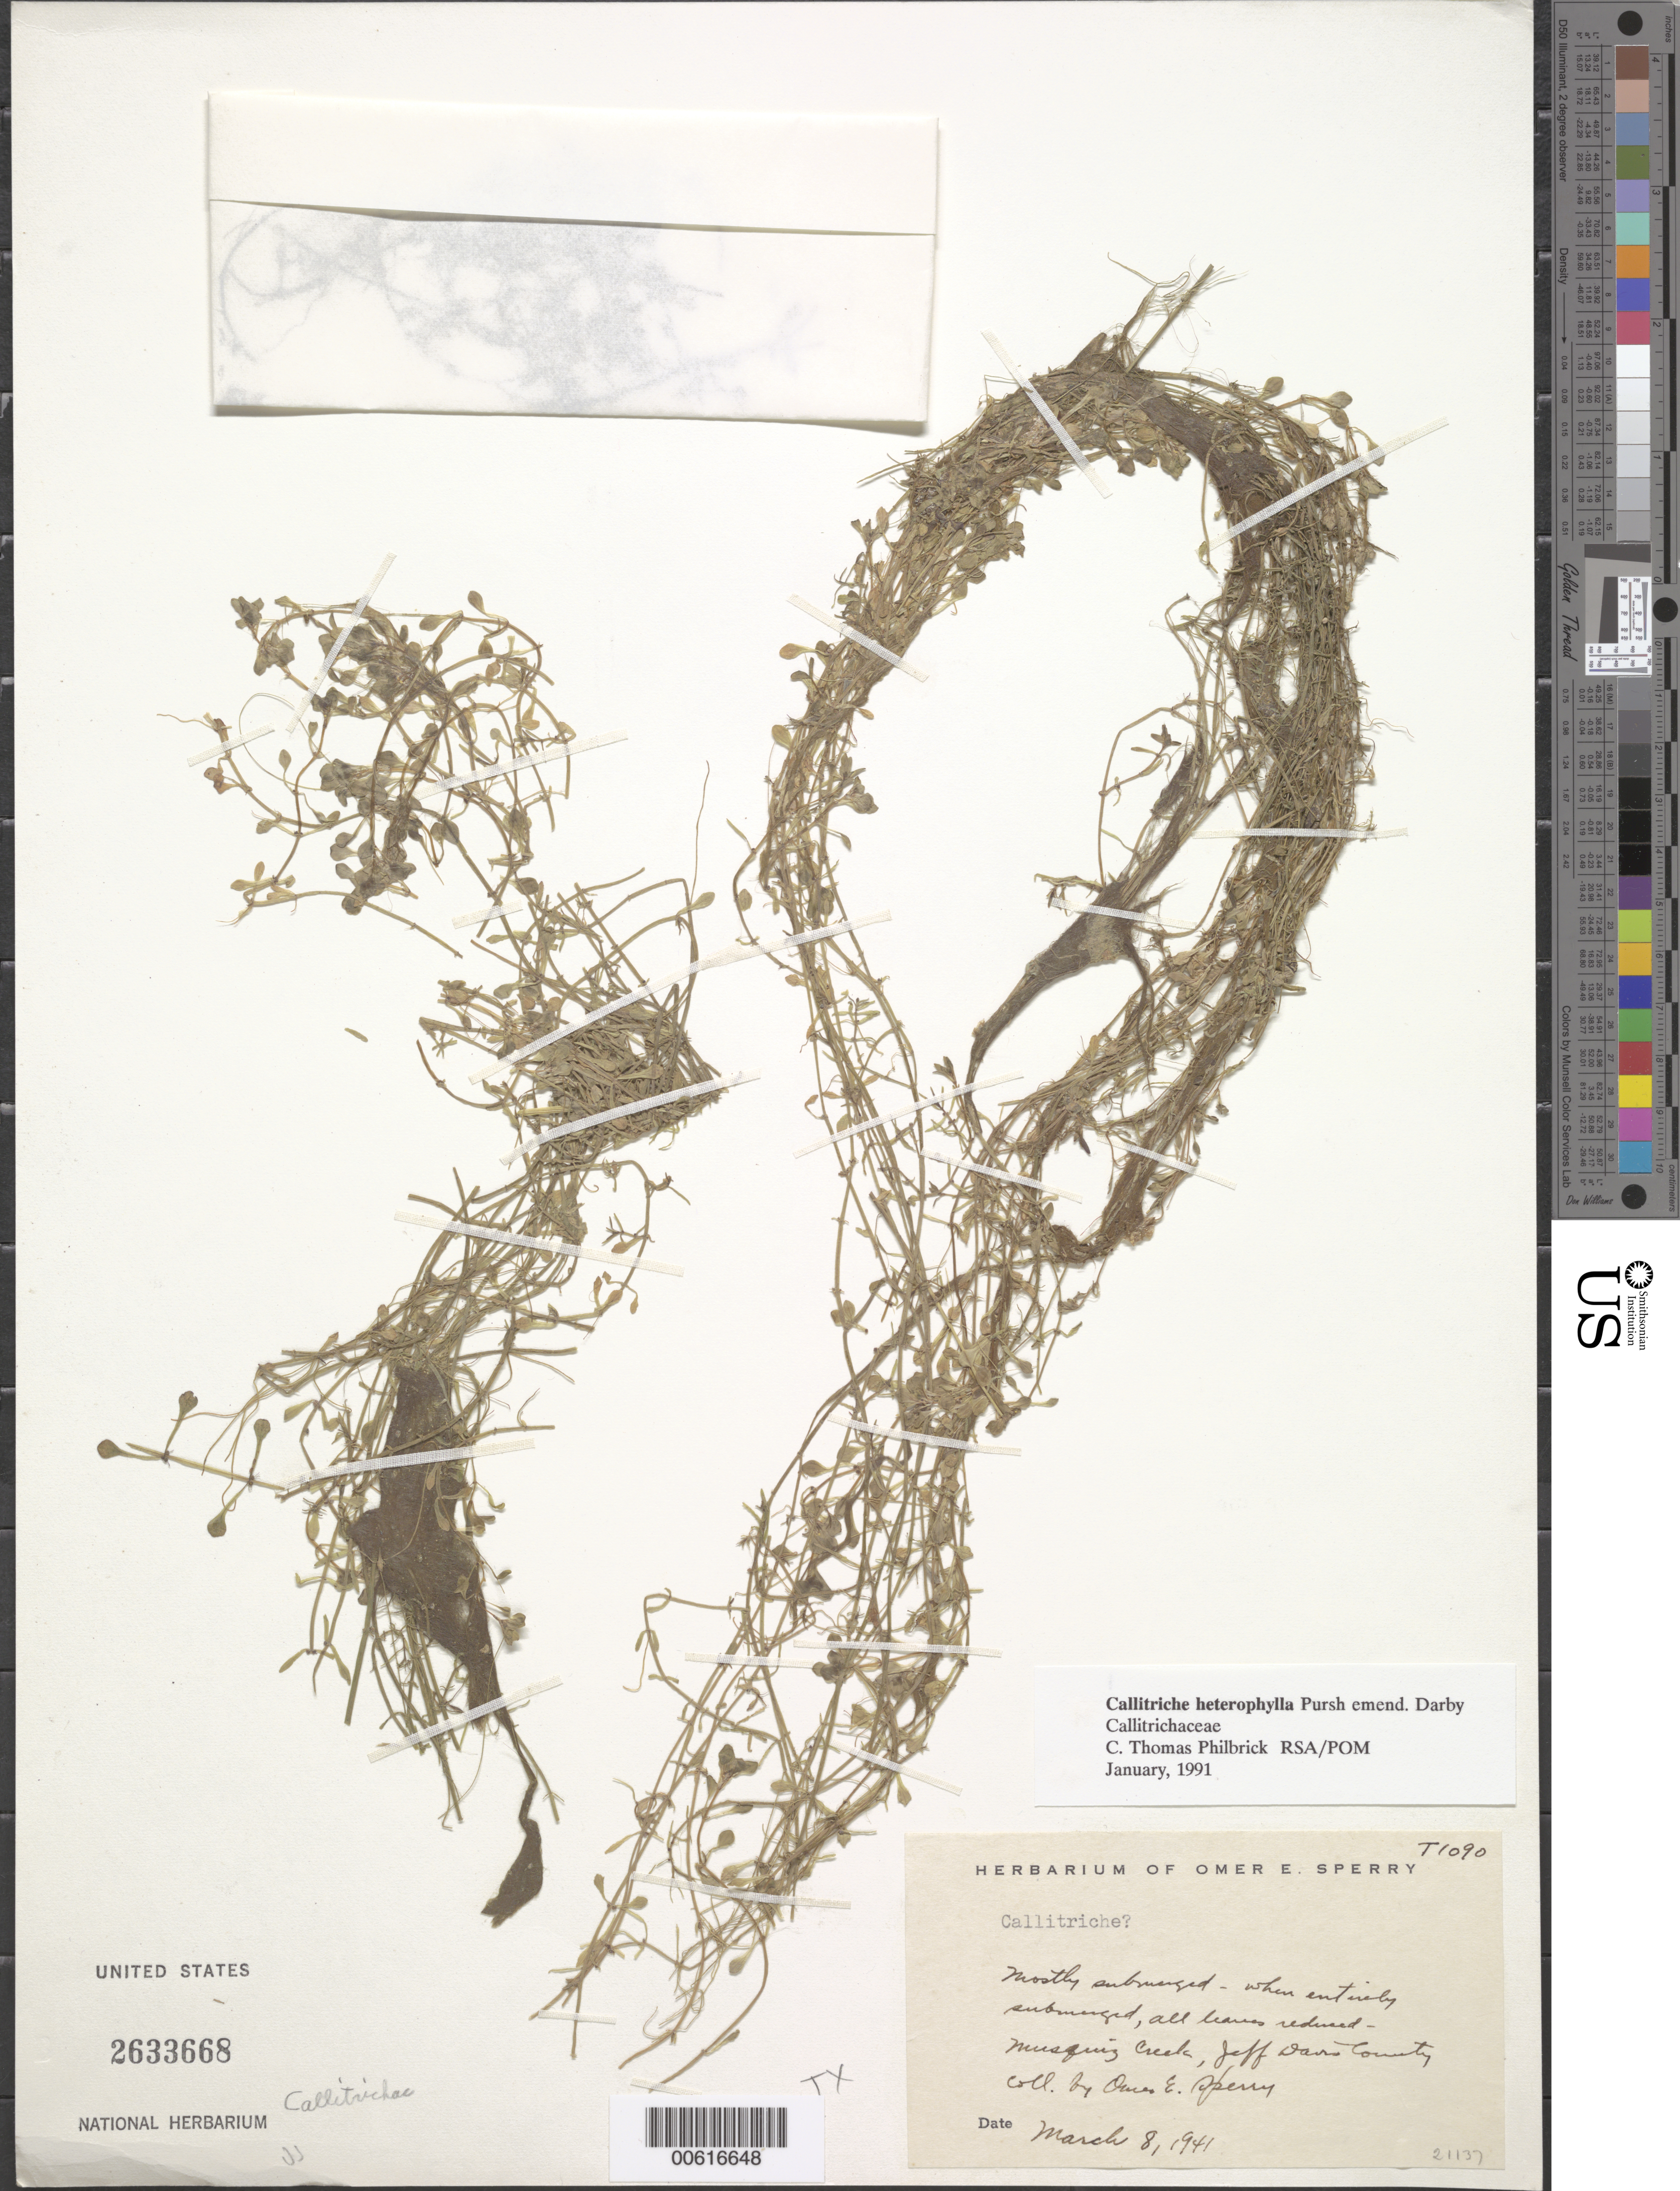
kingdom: Plantae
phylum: Tracheophyta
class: Magnoliopsida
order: Lamiales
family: Plantaginaceae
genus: Callitriche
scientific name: Callitriche heterophylla Pursh emend. Darby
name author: Pursh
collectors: O. E. Sperry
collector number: T1090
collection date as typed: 08 Mar 1941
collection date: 1941-03-08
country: United States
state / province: Mississippi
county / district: Jefferson Davis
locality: Musquiz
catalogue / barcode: US 2633668